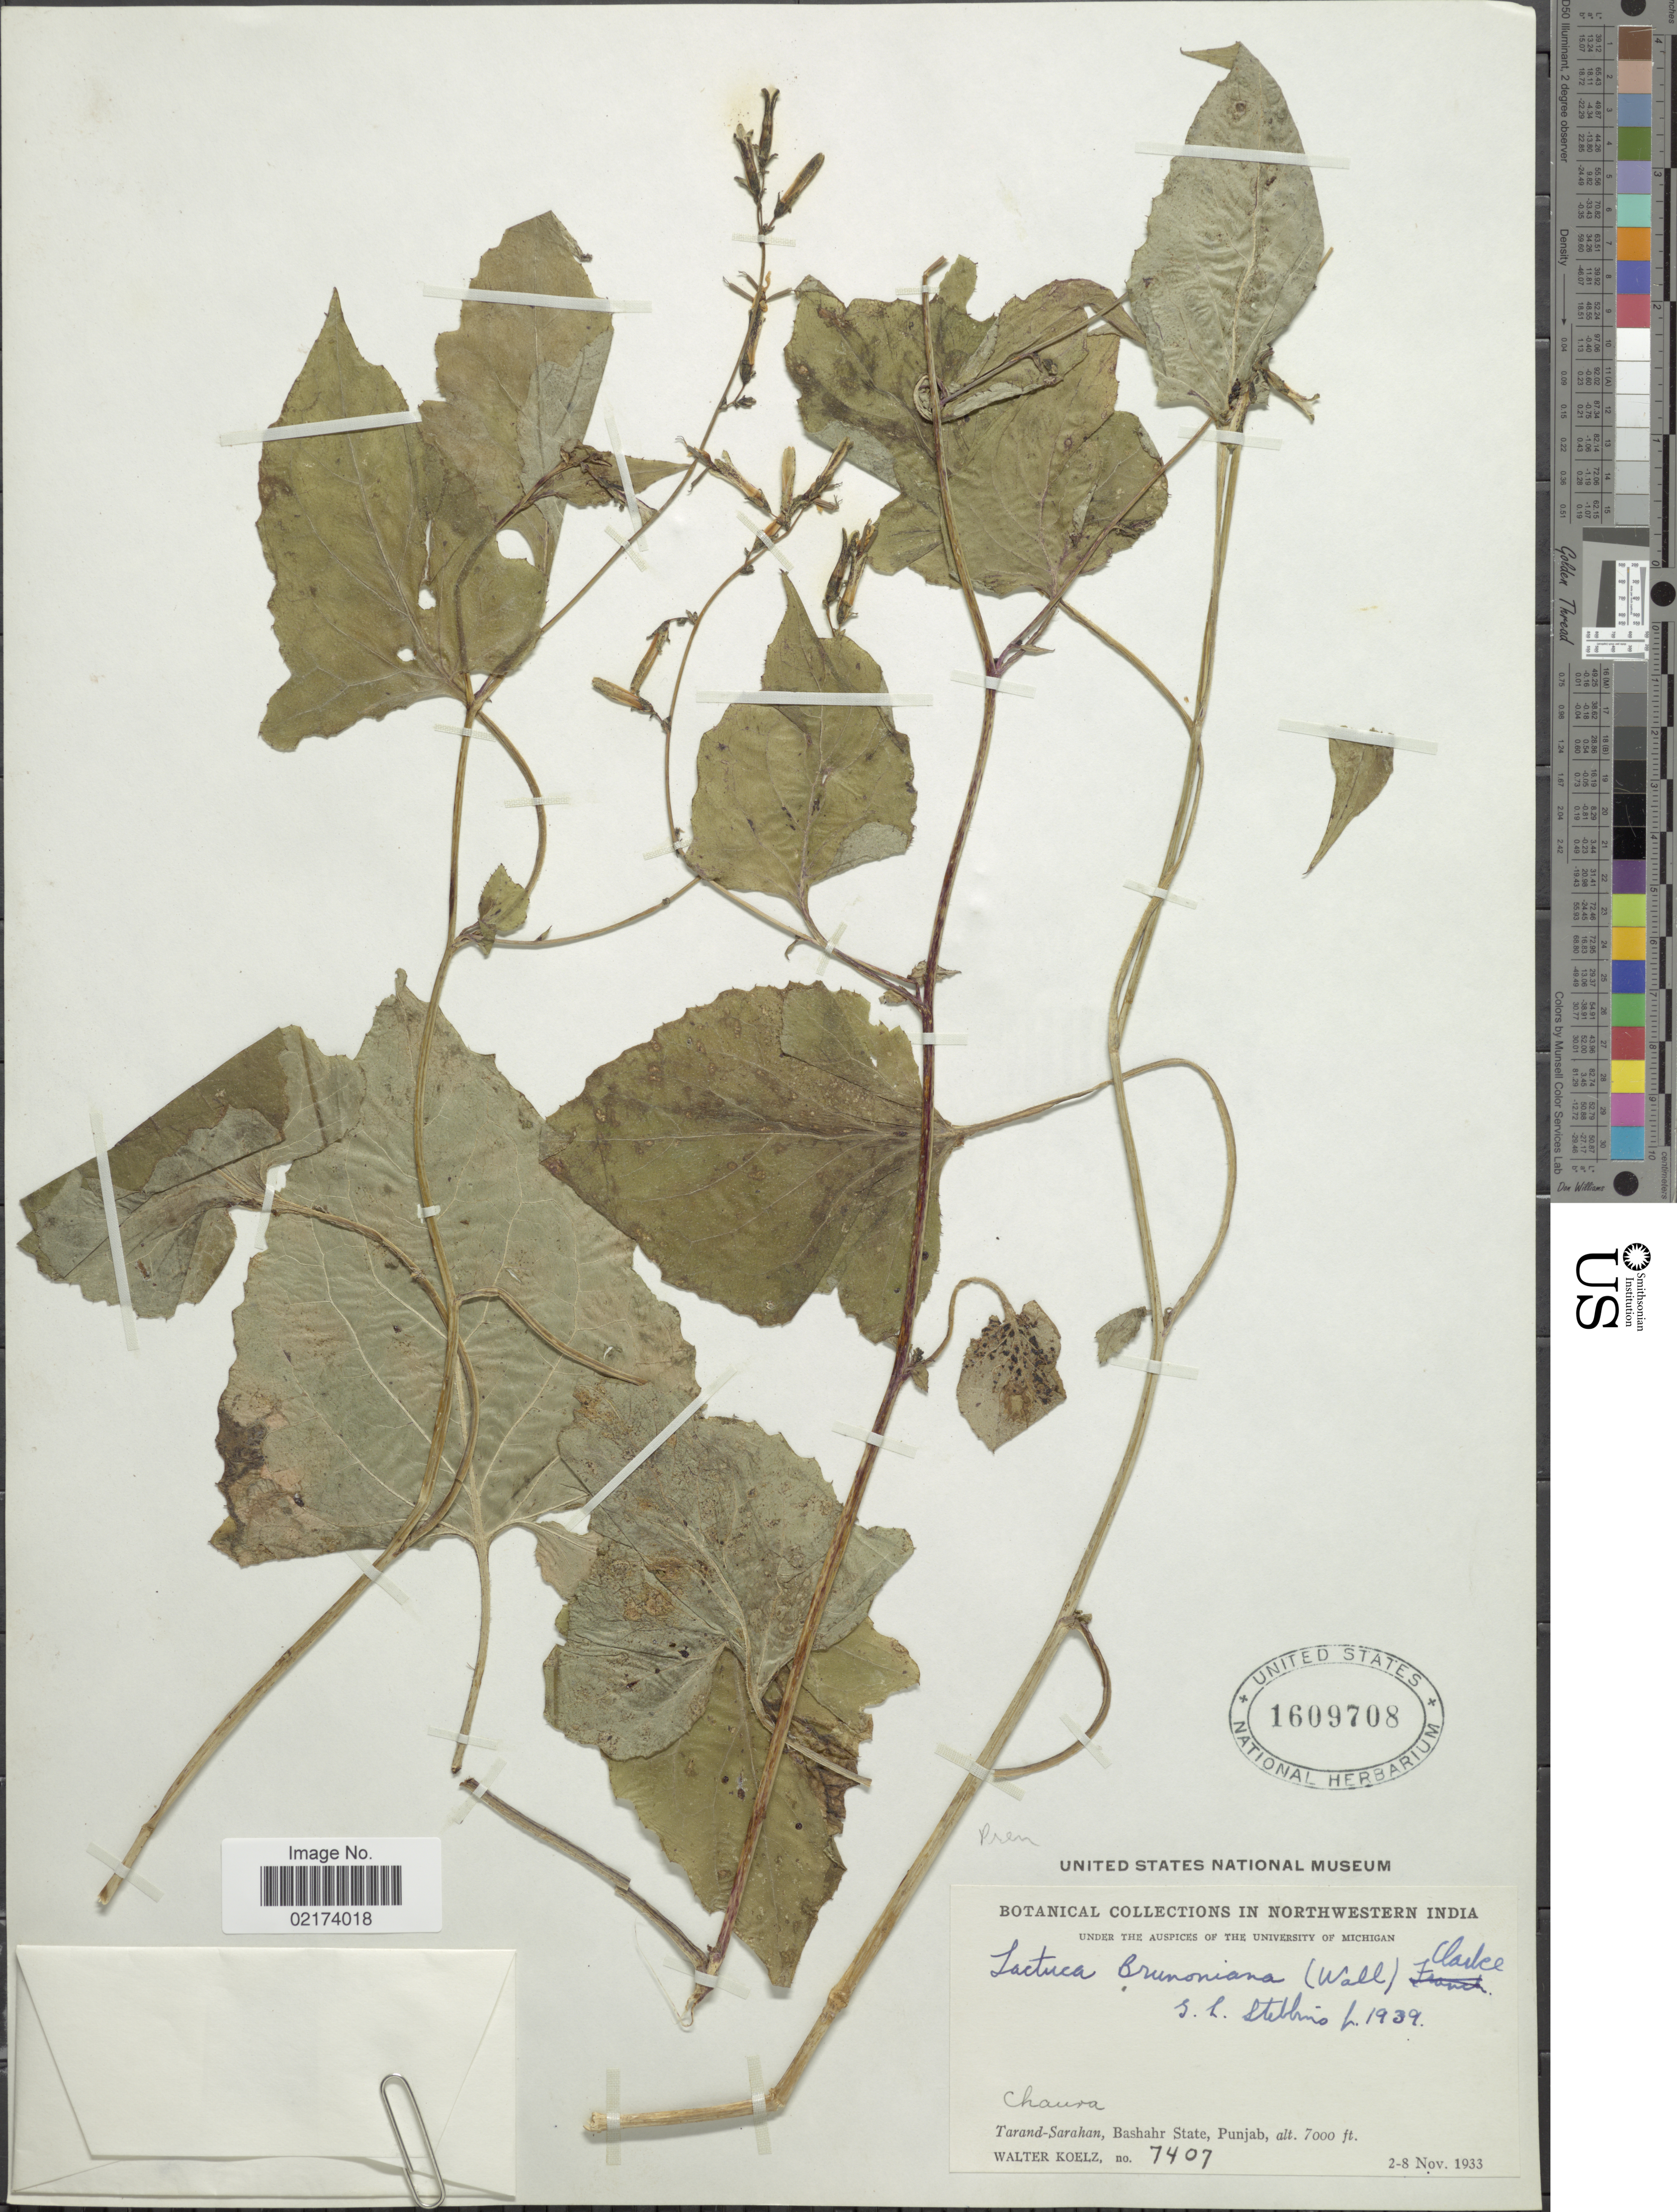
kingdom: Plantae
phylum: Tracheophyta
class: Magnoliopsida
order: Asterales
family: Asteraceae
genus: Lactuca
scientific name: Lactuca brunoniana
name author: (DC.) C.B. Clarke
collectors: W. N. Koelz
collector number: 7407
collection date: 1933-11-02/1933-11-08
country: India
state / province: Punjab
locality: Northwestern India, Tarand-Sarahan, Bashahr State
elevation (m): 2134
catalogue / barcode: US 1609708